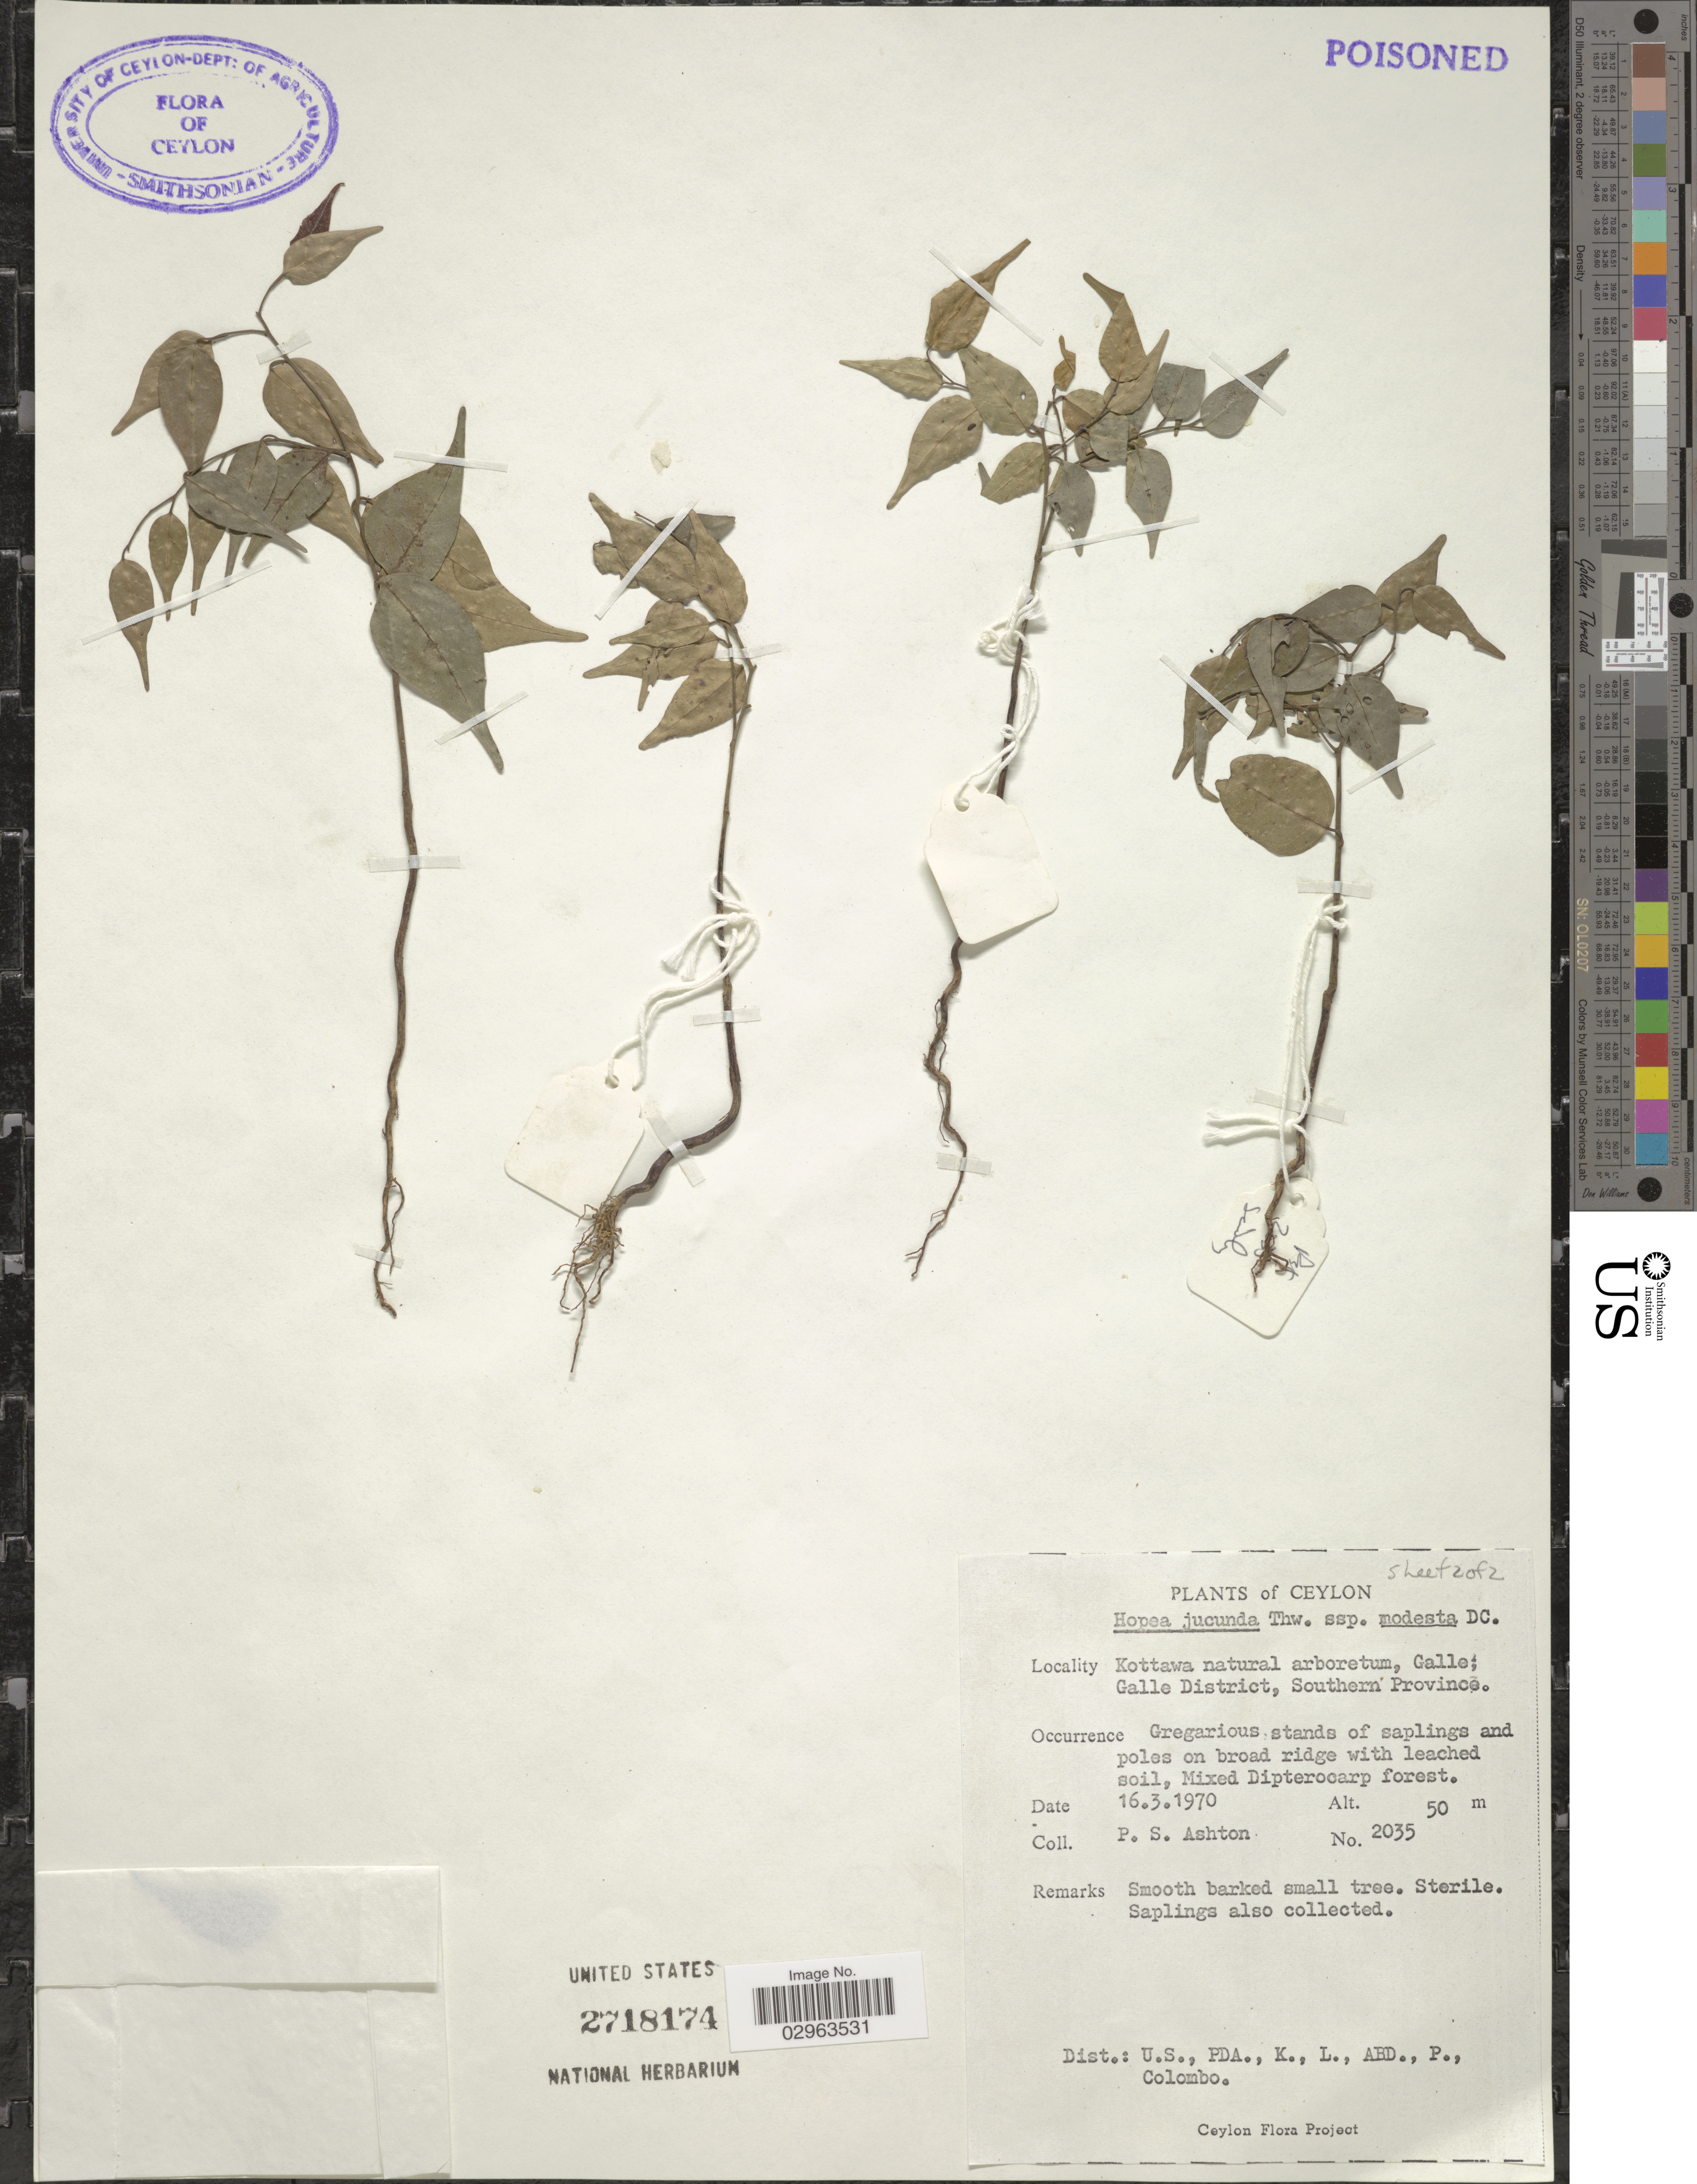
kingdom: Plantae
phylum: Tracheophyta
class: Magnoliopsida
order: Malvales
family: Dipterocarpaceae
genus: Hopea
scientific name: Hopea modesta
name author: Thwaites ex A. DC.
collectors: P. S. Ashton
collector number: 2035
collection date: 1970-03-16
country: Sri Lanka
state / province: Southern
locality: Ceylon. Kottawa natural arboretum, Galle; Galle District.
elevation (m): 50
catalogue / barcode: US 2718174